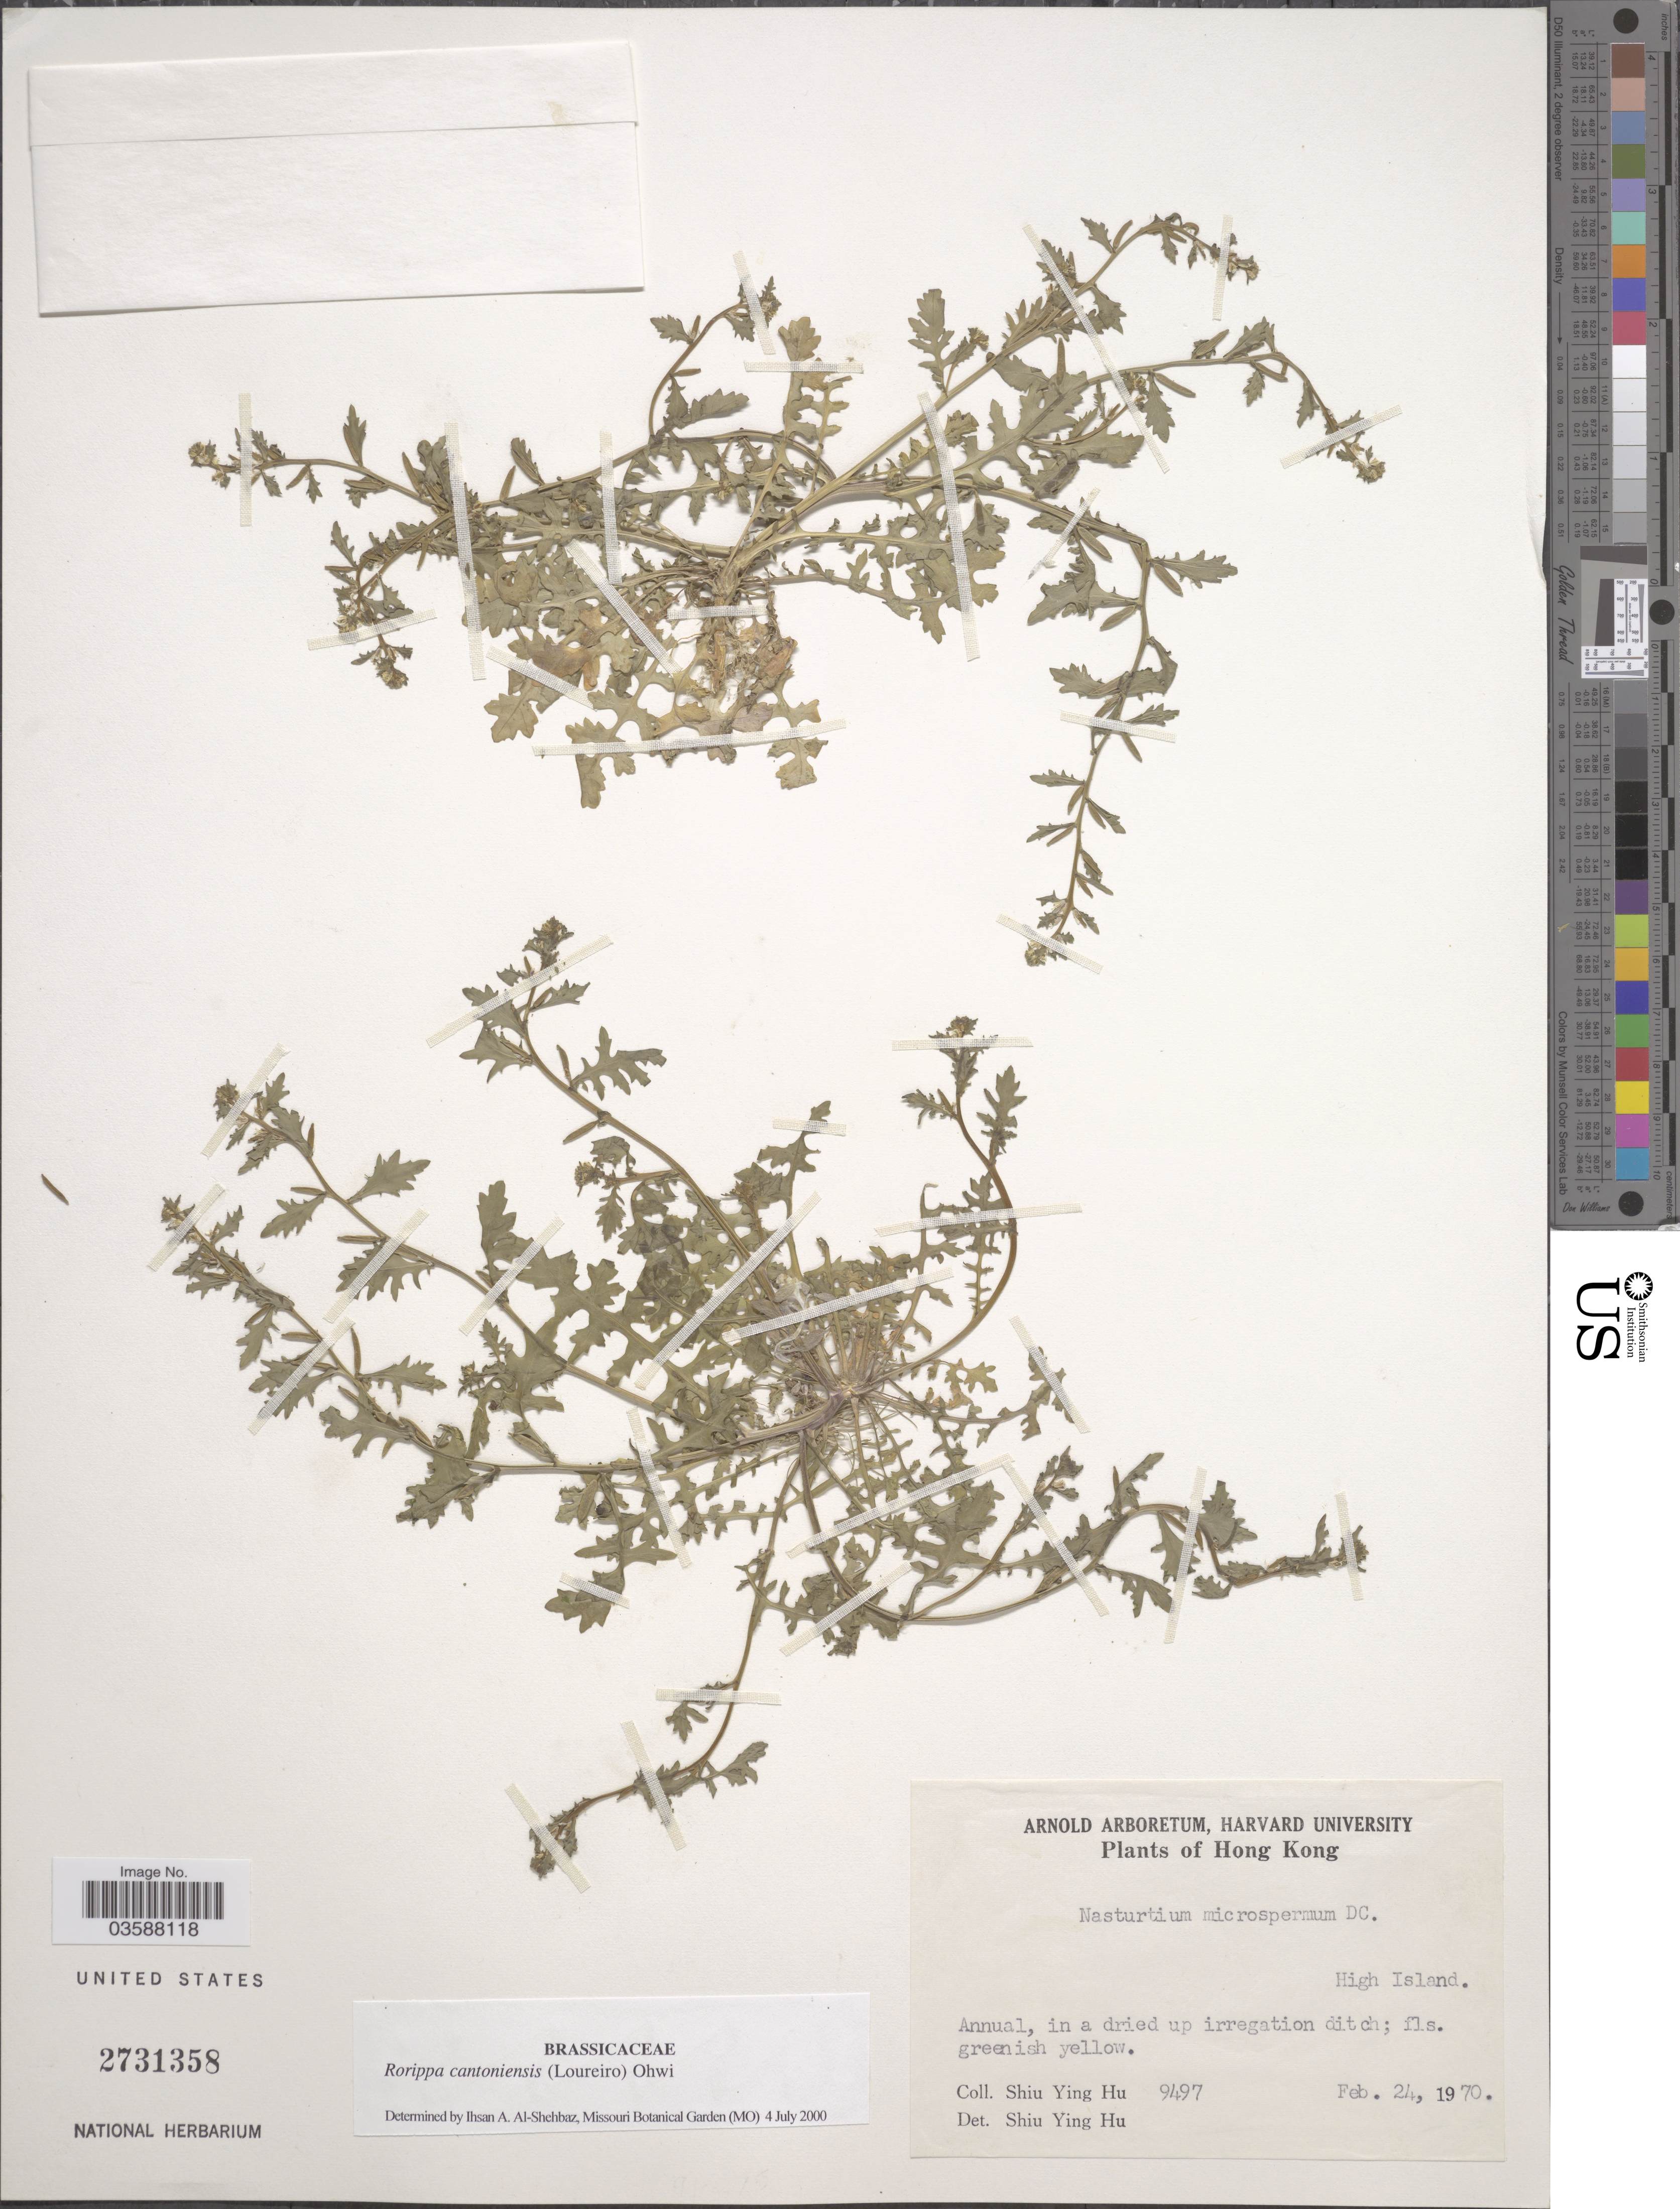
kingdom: Plantae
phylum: Tracheophyta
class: Magnoliopsida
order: Brassicales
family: Brassicaceae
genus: Rorippa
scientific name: Rorippa cantoniensis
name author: (Lour.) Ohwi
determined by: Al-Shehbaz, I. A., (MO), Missouri Botanical Garden (UNITED STATES)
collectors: S. Y. Hu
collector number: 9497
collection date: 1970-02-24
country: China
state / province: Hong Kong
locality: High Island.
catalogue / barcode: US 2731358